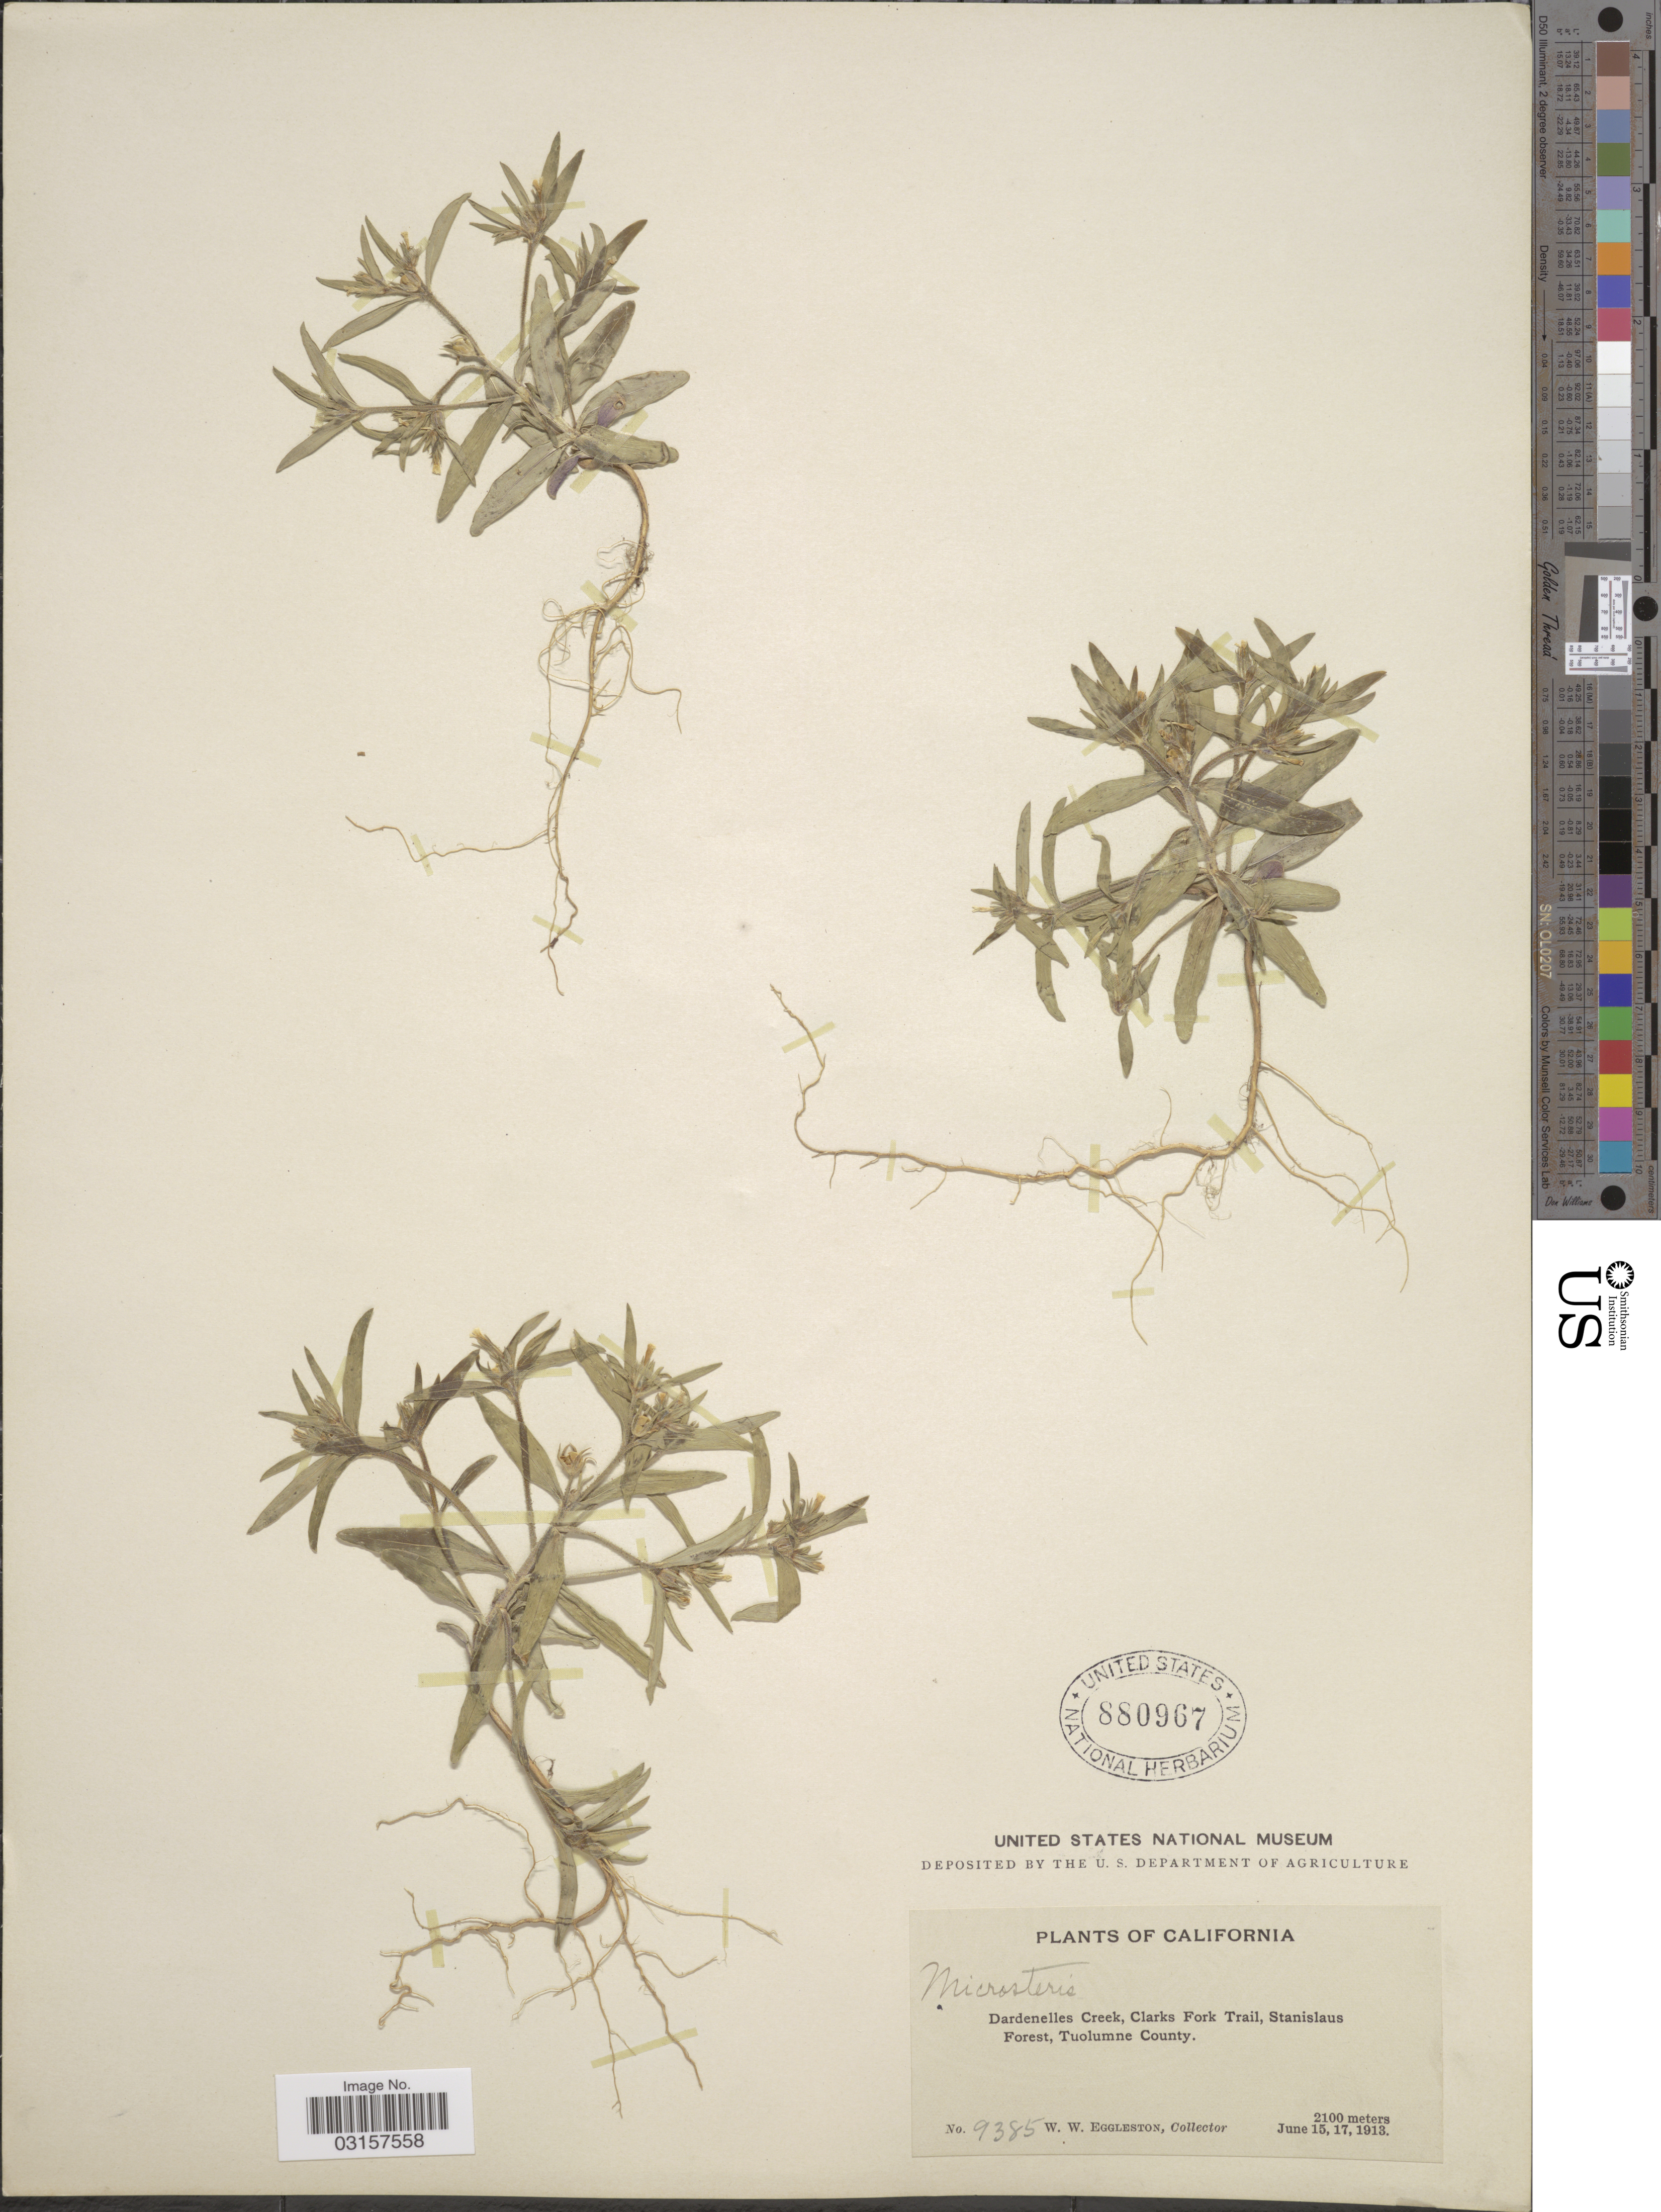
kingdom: Plantae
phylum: Tracheophyta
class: Magnoliopsida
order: Ericales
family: Polemoniaceae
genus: Microsteris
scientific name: Microsteris gracilis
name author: (Hook.) Greene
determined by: (US) Smithsonian Institution - National Museum of Natural History - Department of Botany (UNITED STATES)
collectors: W. W. Eggleston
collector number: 9385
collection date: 1913-06-15/1913-06-17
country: United States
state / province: California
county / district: Tuolumne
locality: Dardenelles Creek, Clarks Fork Trail, Stanislaus Forest, Tuolumne County.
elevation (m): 2100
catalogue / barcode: US 880967